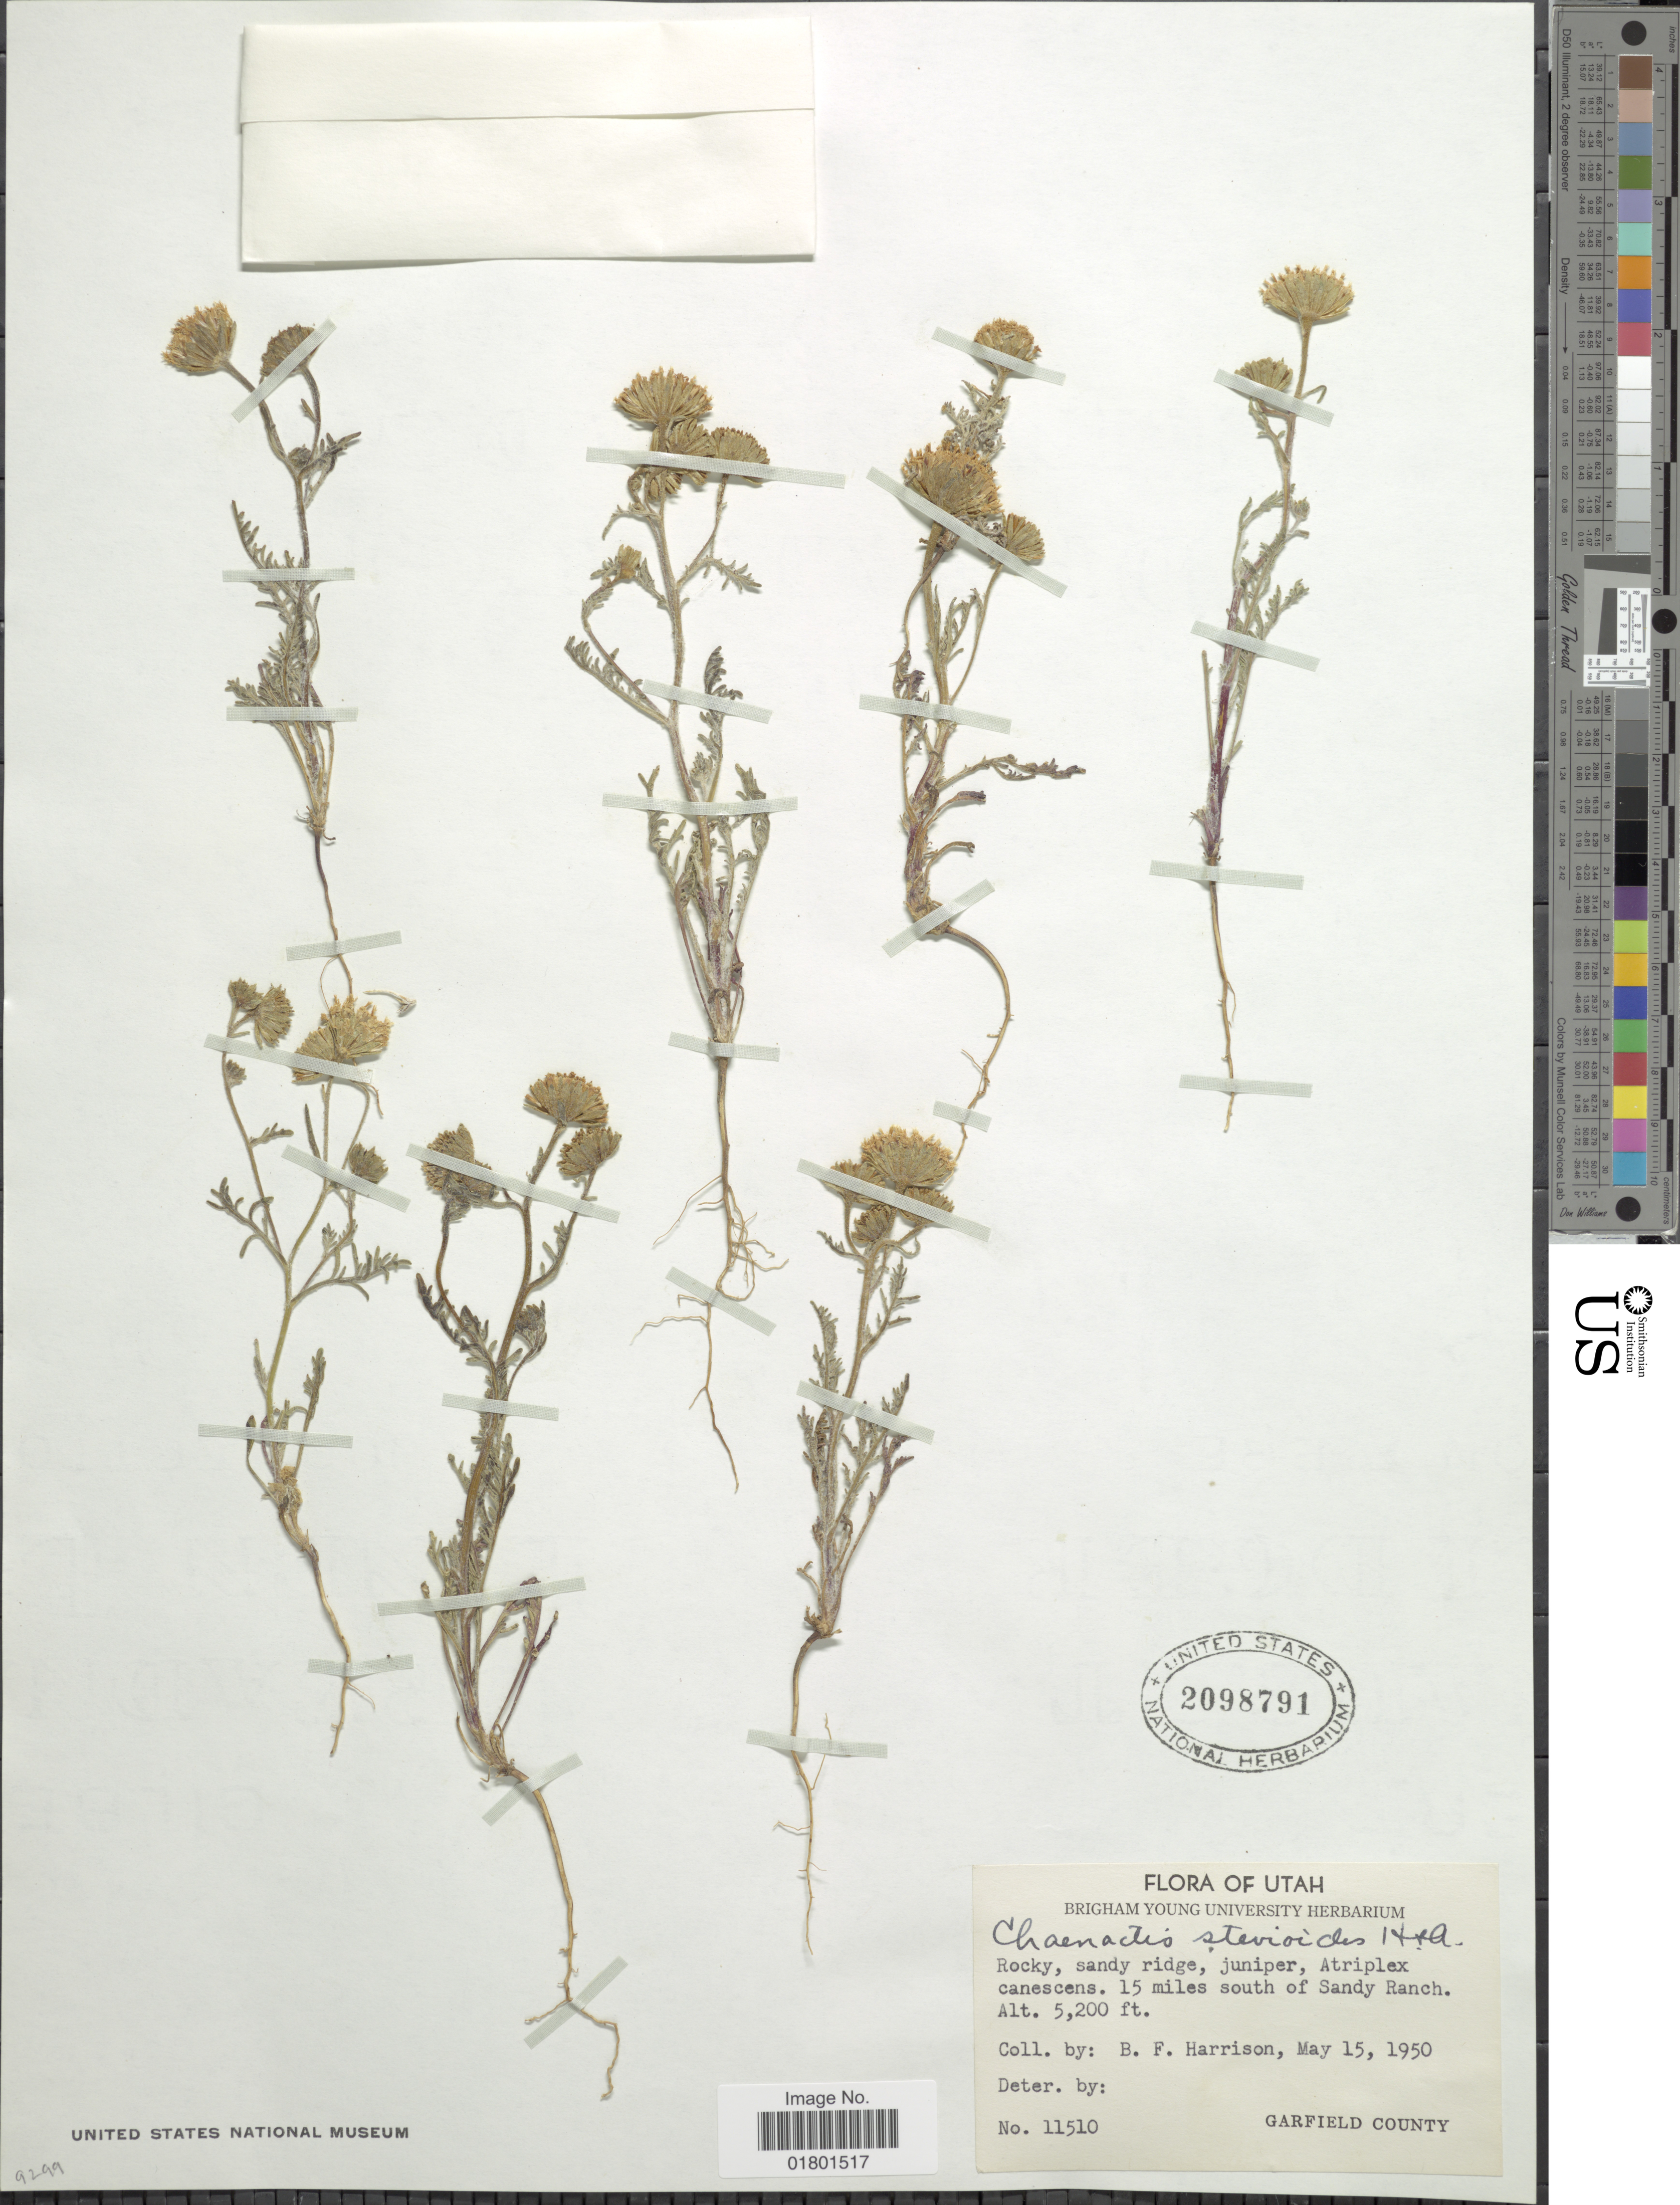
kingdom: Plantae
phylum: Tracheophyta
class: Magnoliopsida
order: Asterales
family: Asteraceae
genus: Chaenactis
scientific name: Chaenactis stevioides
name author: Hook. & Arn.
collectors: B. F. Harrison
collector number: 11510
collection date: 1950-05-15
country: United States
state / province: Utah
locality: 15 miles south of Sandy Ranch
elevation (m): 1585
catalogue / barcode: US 2098791